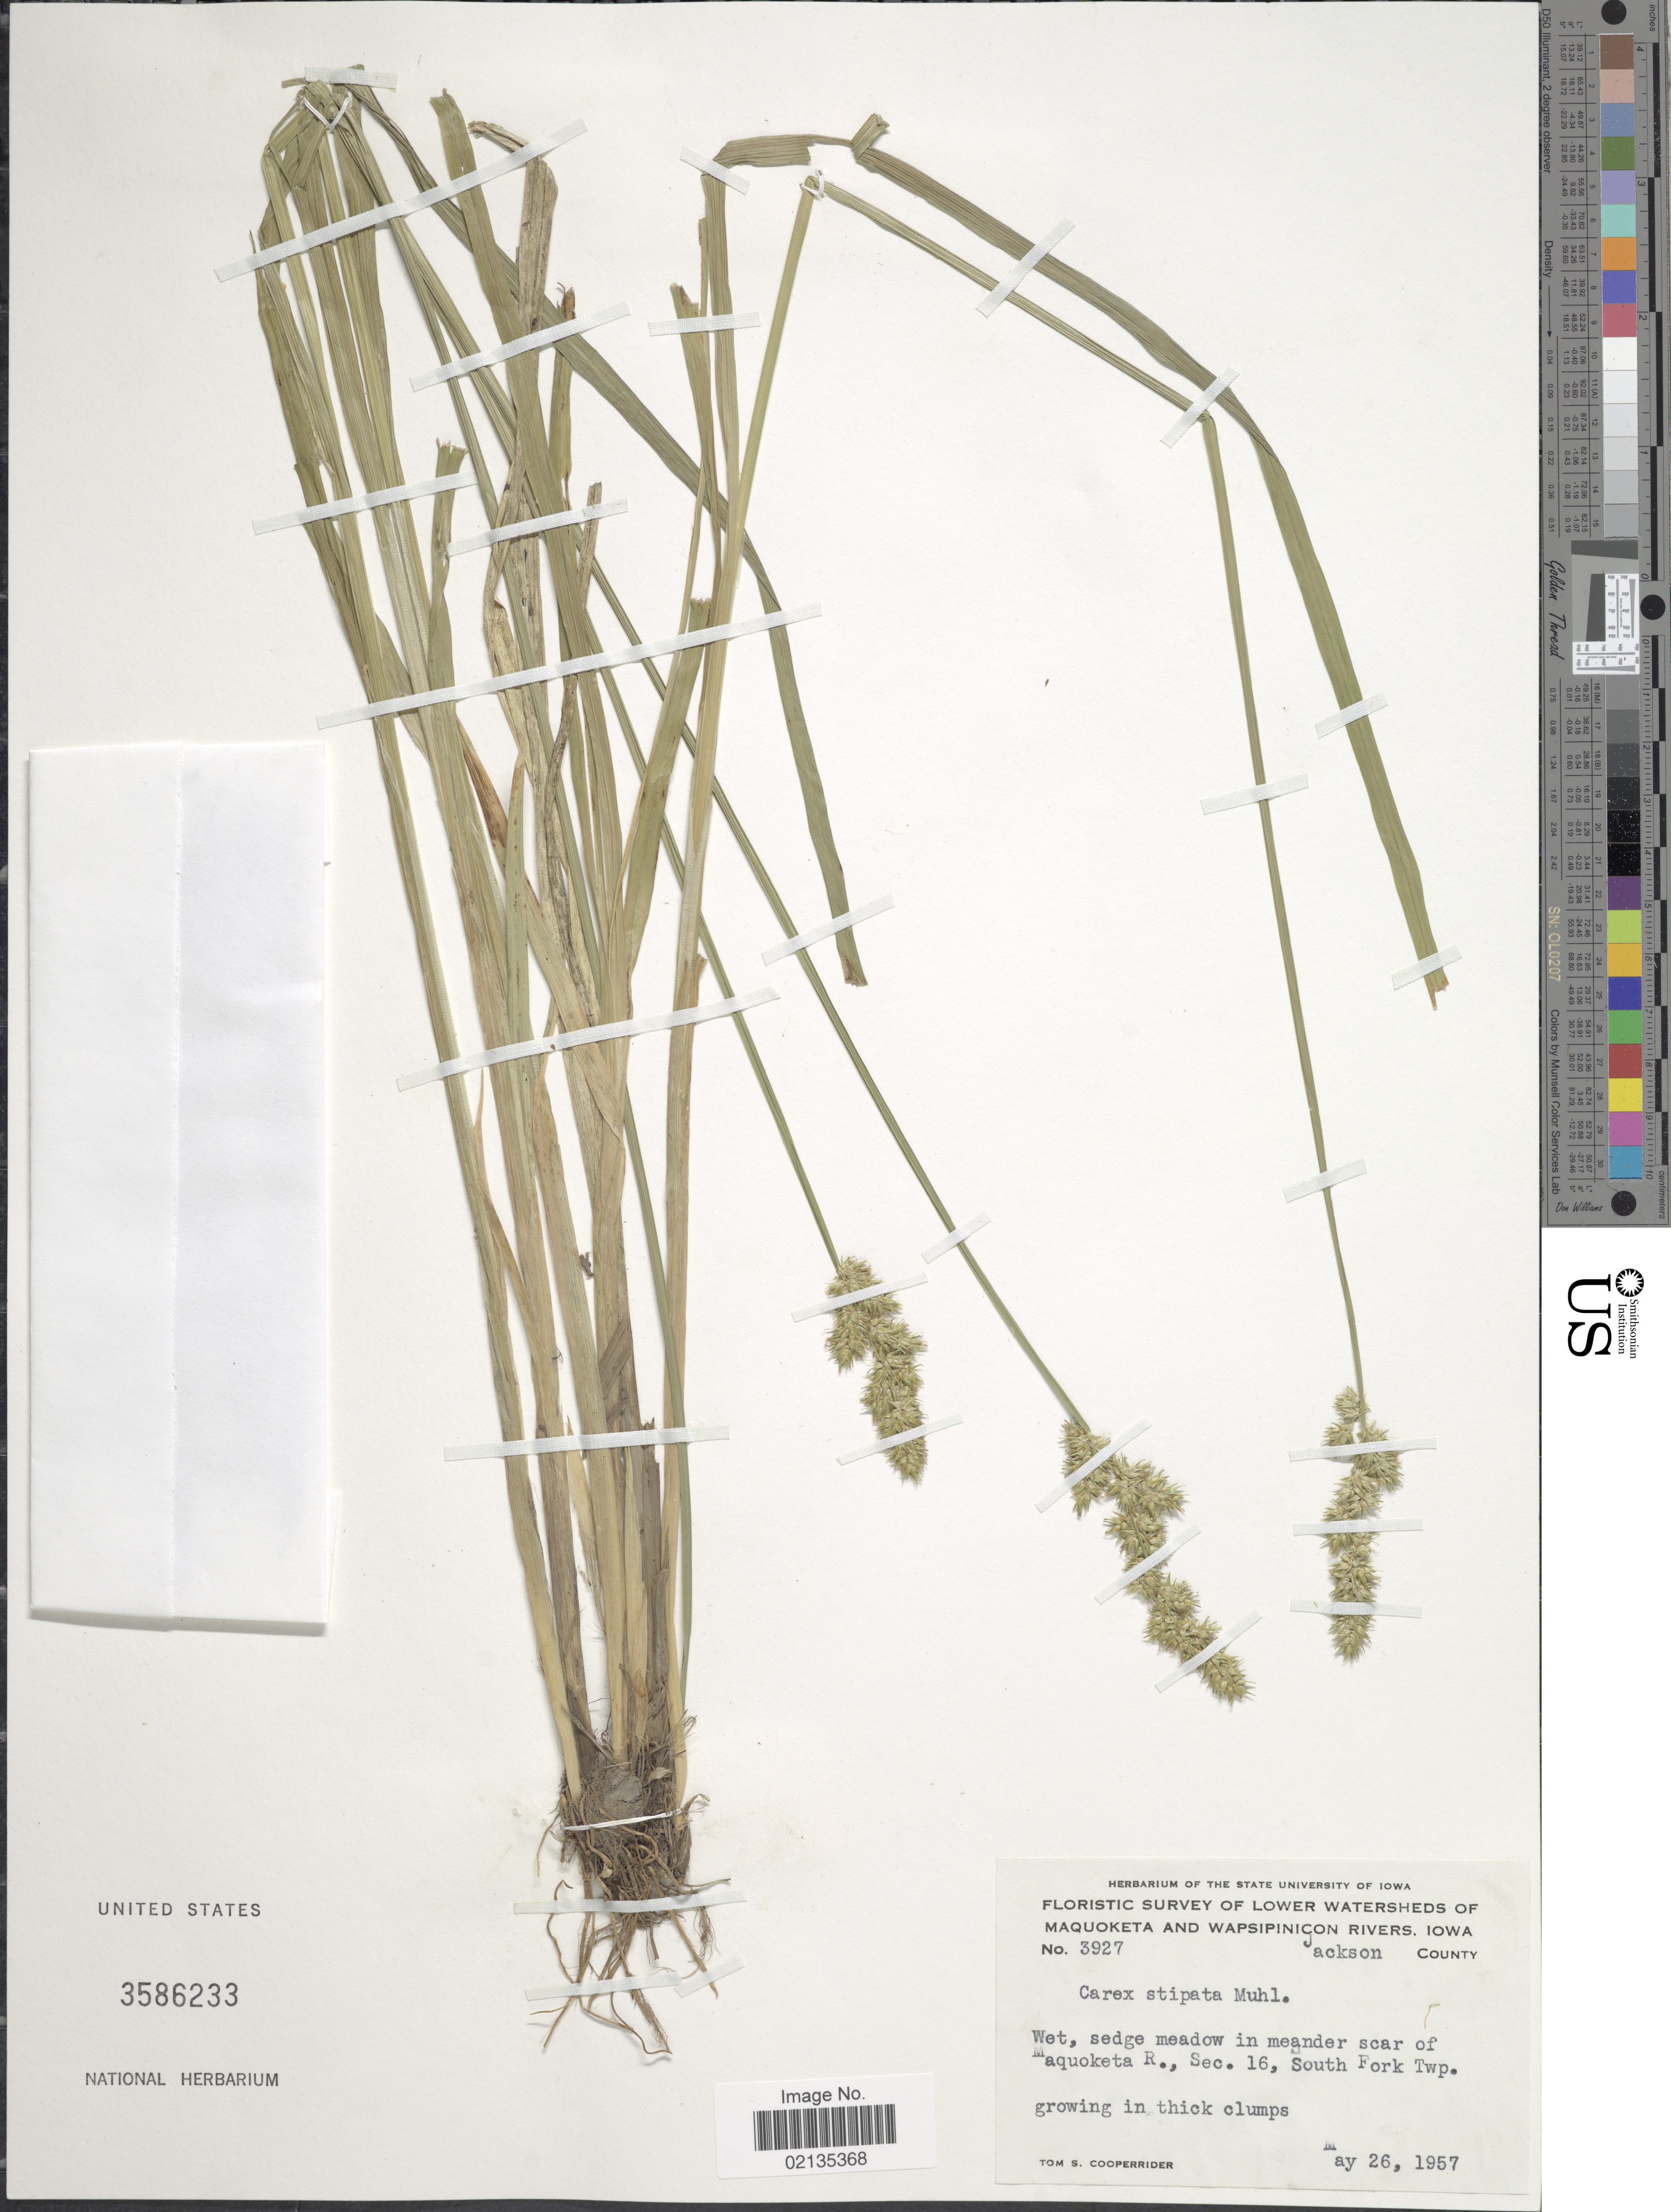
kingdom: Plantae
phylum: Tracheophyta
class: Liliopsida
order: Poales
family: Cyperaceae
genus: Carex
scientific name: Carex stipata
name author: Muhl. ex Willd.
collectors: T. S. Cooperrider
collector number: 3927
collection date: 1957-05-26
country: United States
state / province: Iowa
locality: Lower Watersheds of Maquoketa and Wapsipinicon Rivers, Jackson County, wet, sedge meadow in meaner scar of Maquoketa R., Sec. 16, South Fork Twp.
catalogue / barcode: US 3586233